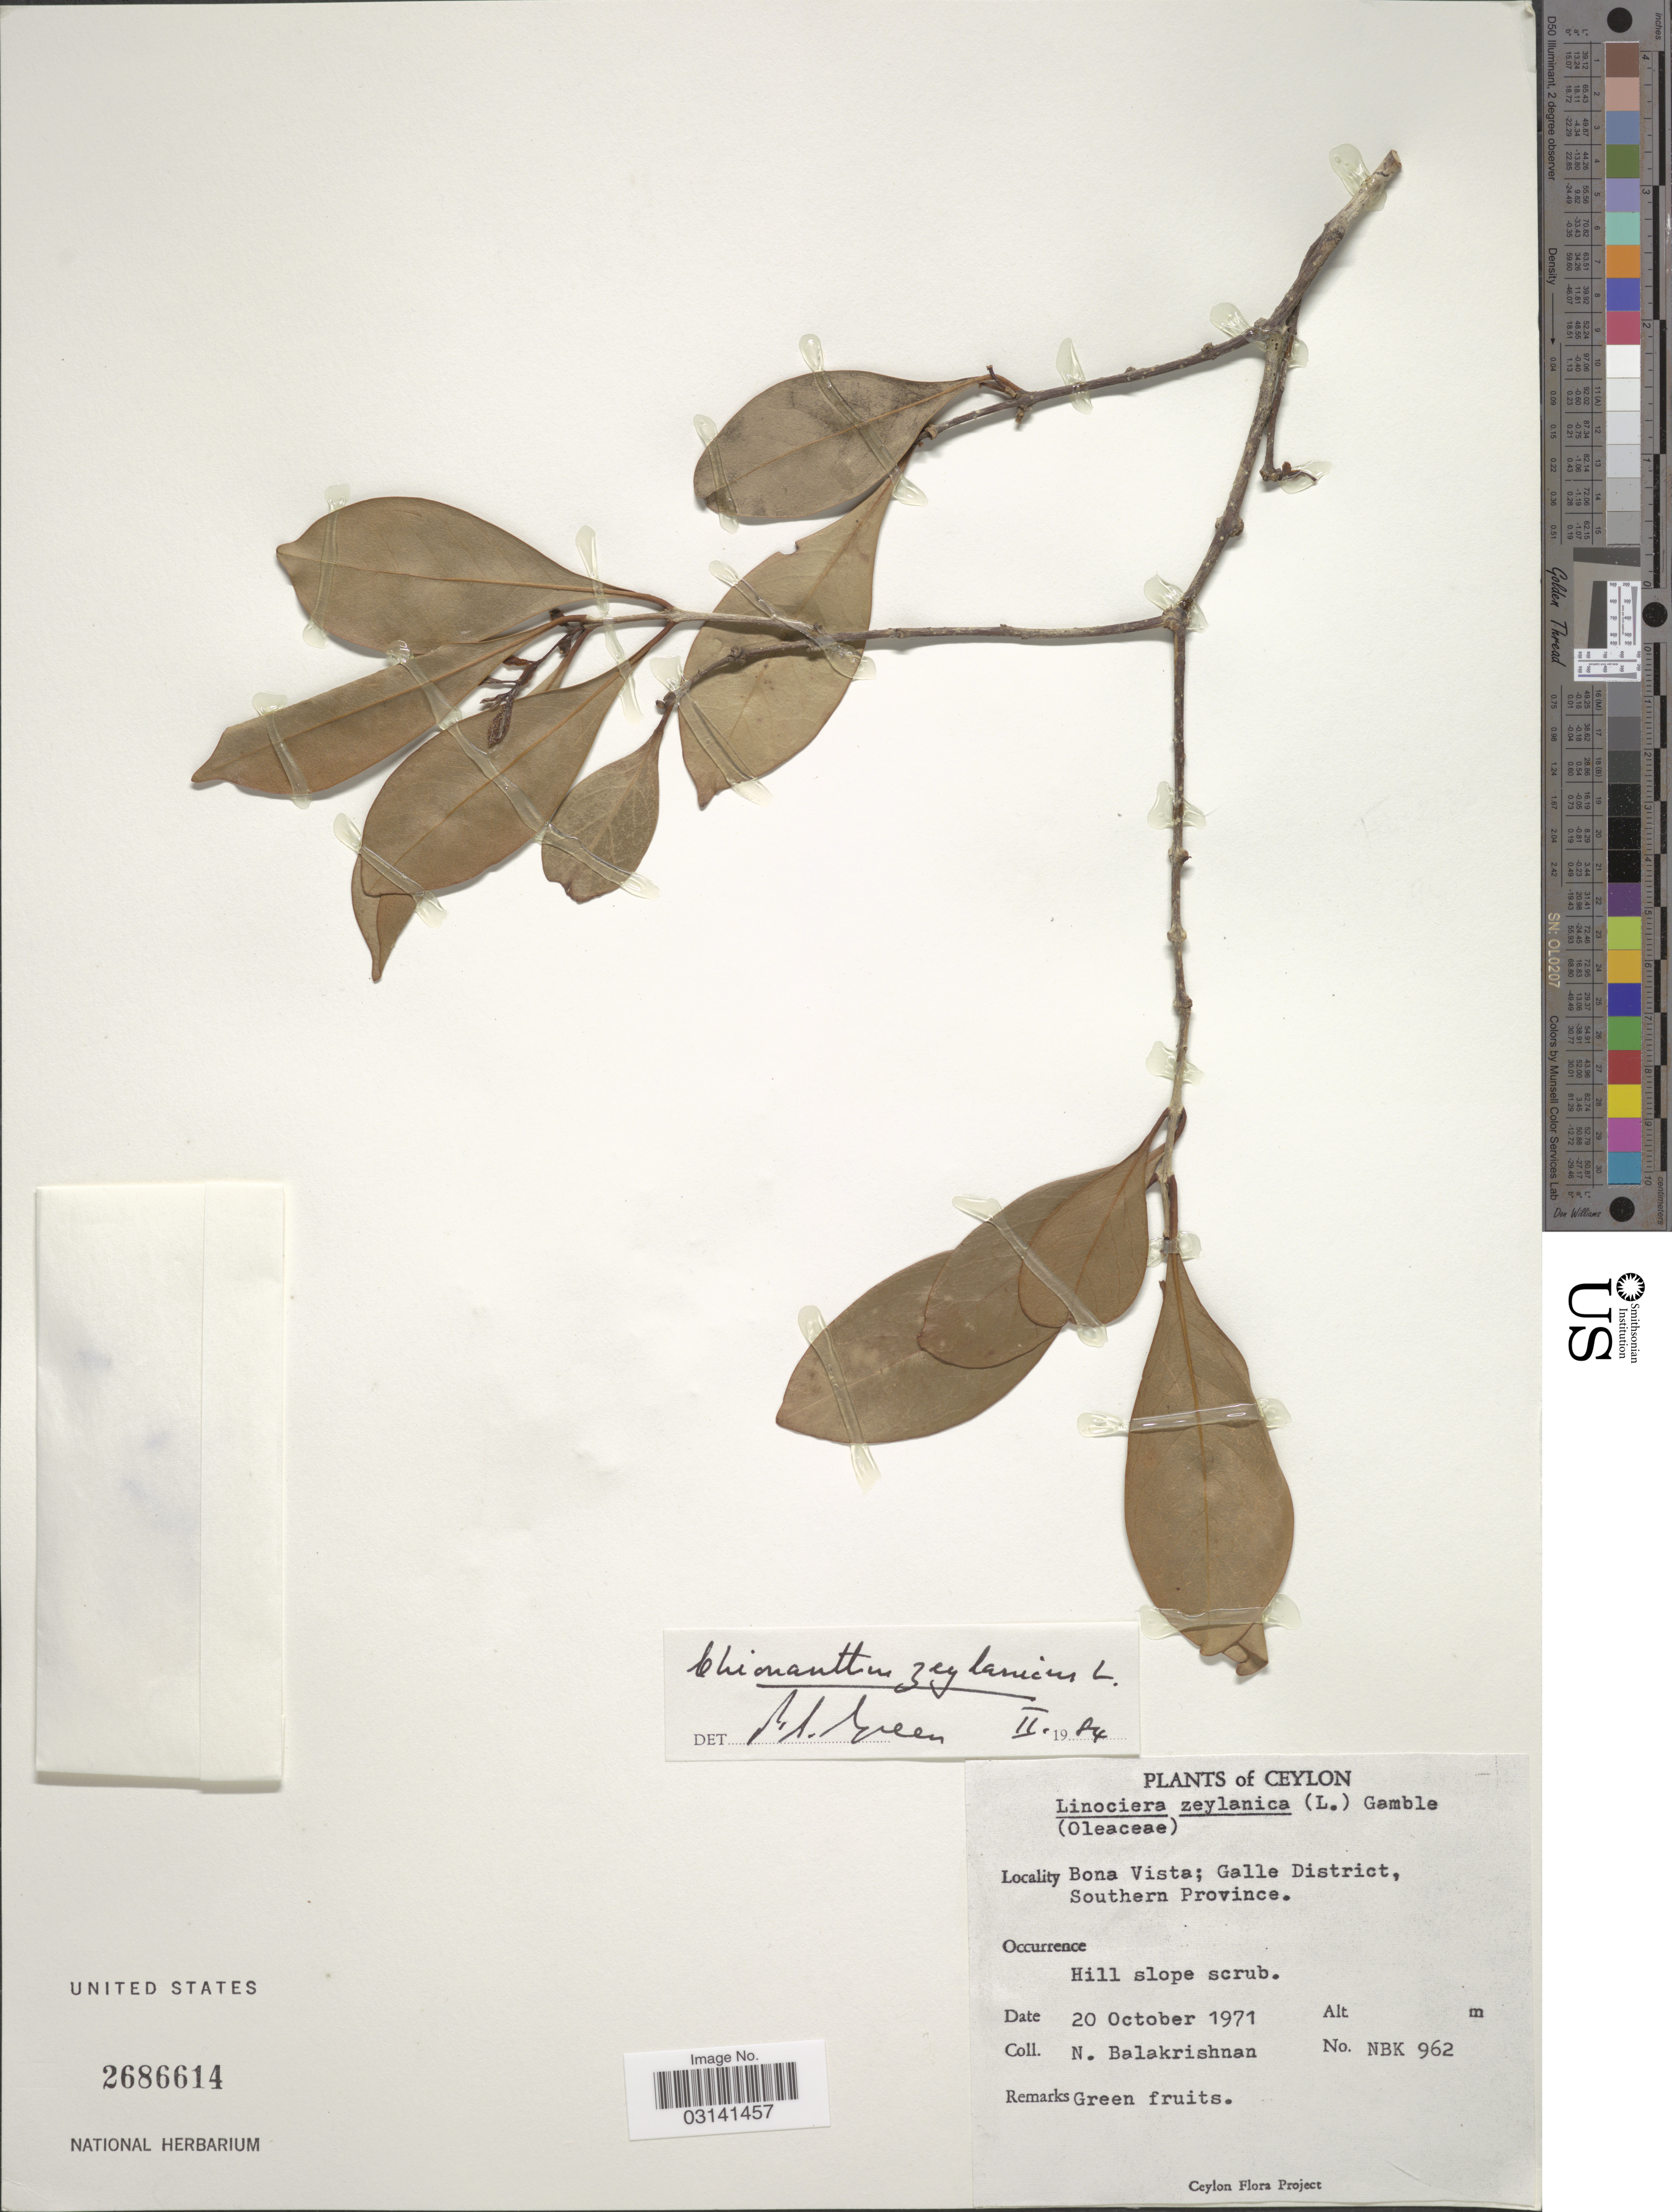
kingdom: Plantae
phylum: Tracheophyta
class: Magnoliopsida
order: Lamiales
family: Oleaceae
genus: Chionanthus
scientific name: Chionanthus zeylanicus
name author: L.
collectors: N. Balakrishnan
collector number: NBK 962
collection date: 1971-10-20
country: Sri Lanka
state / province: Southern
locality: Ceylon. Bona Vista; Galle District.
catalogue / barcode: US 2686614